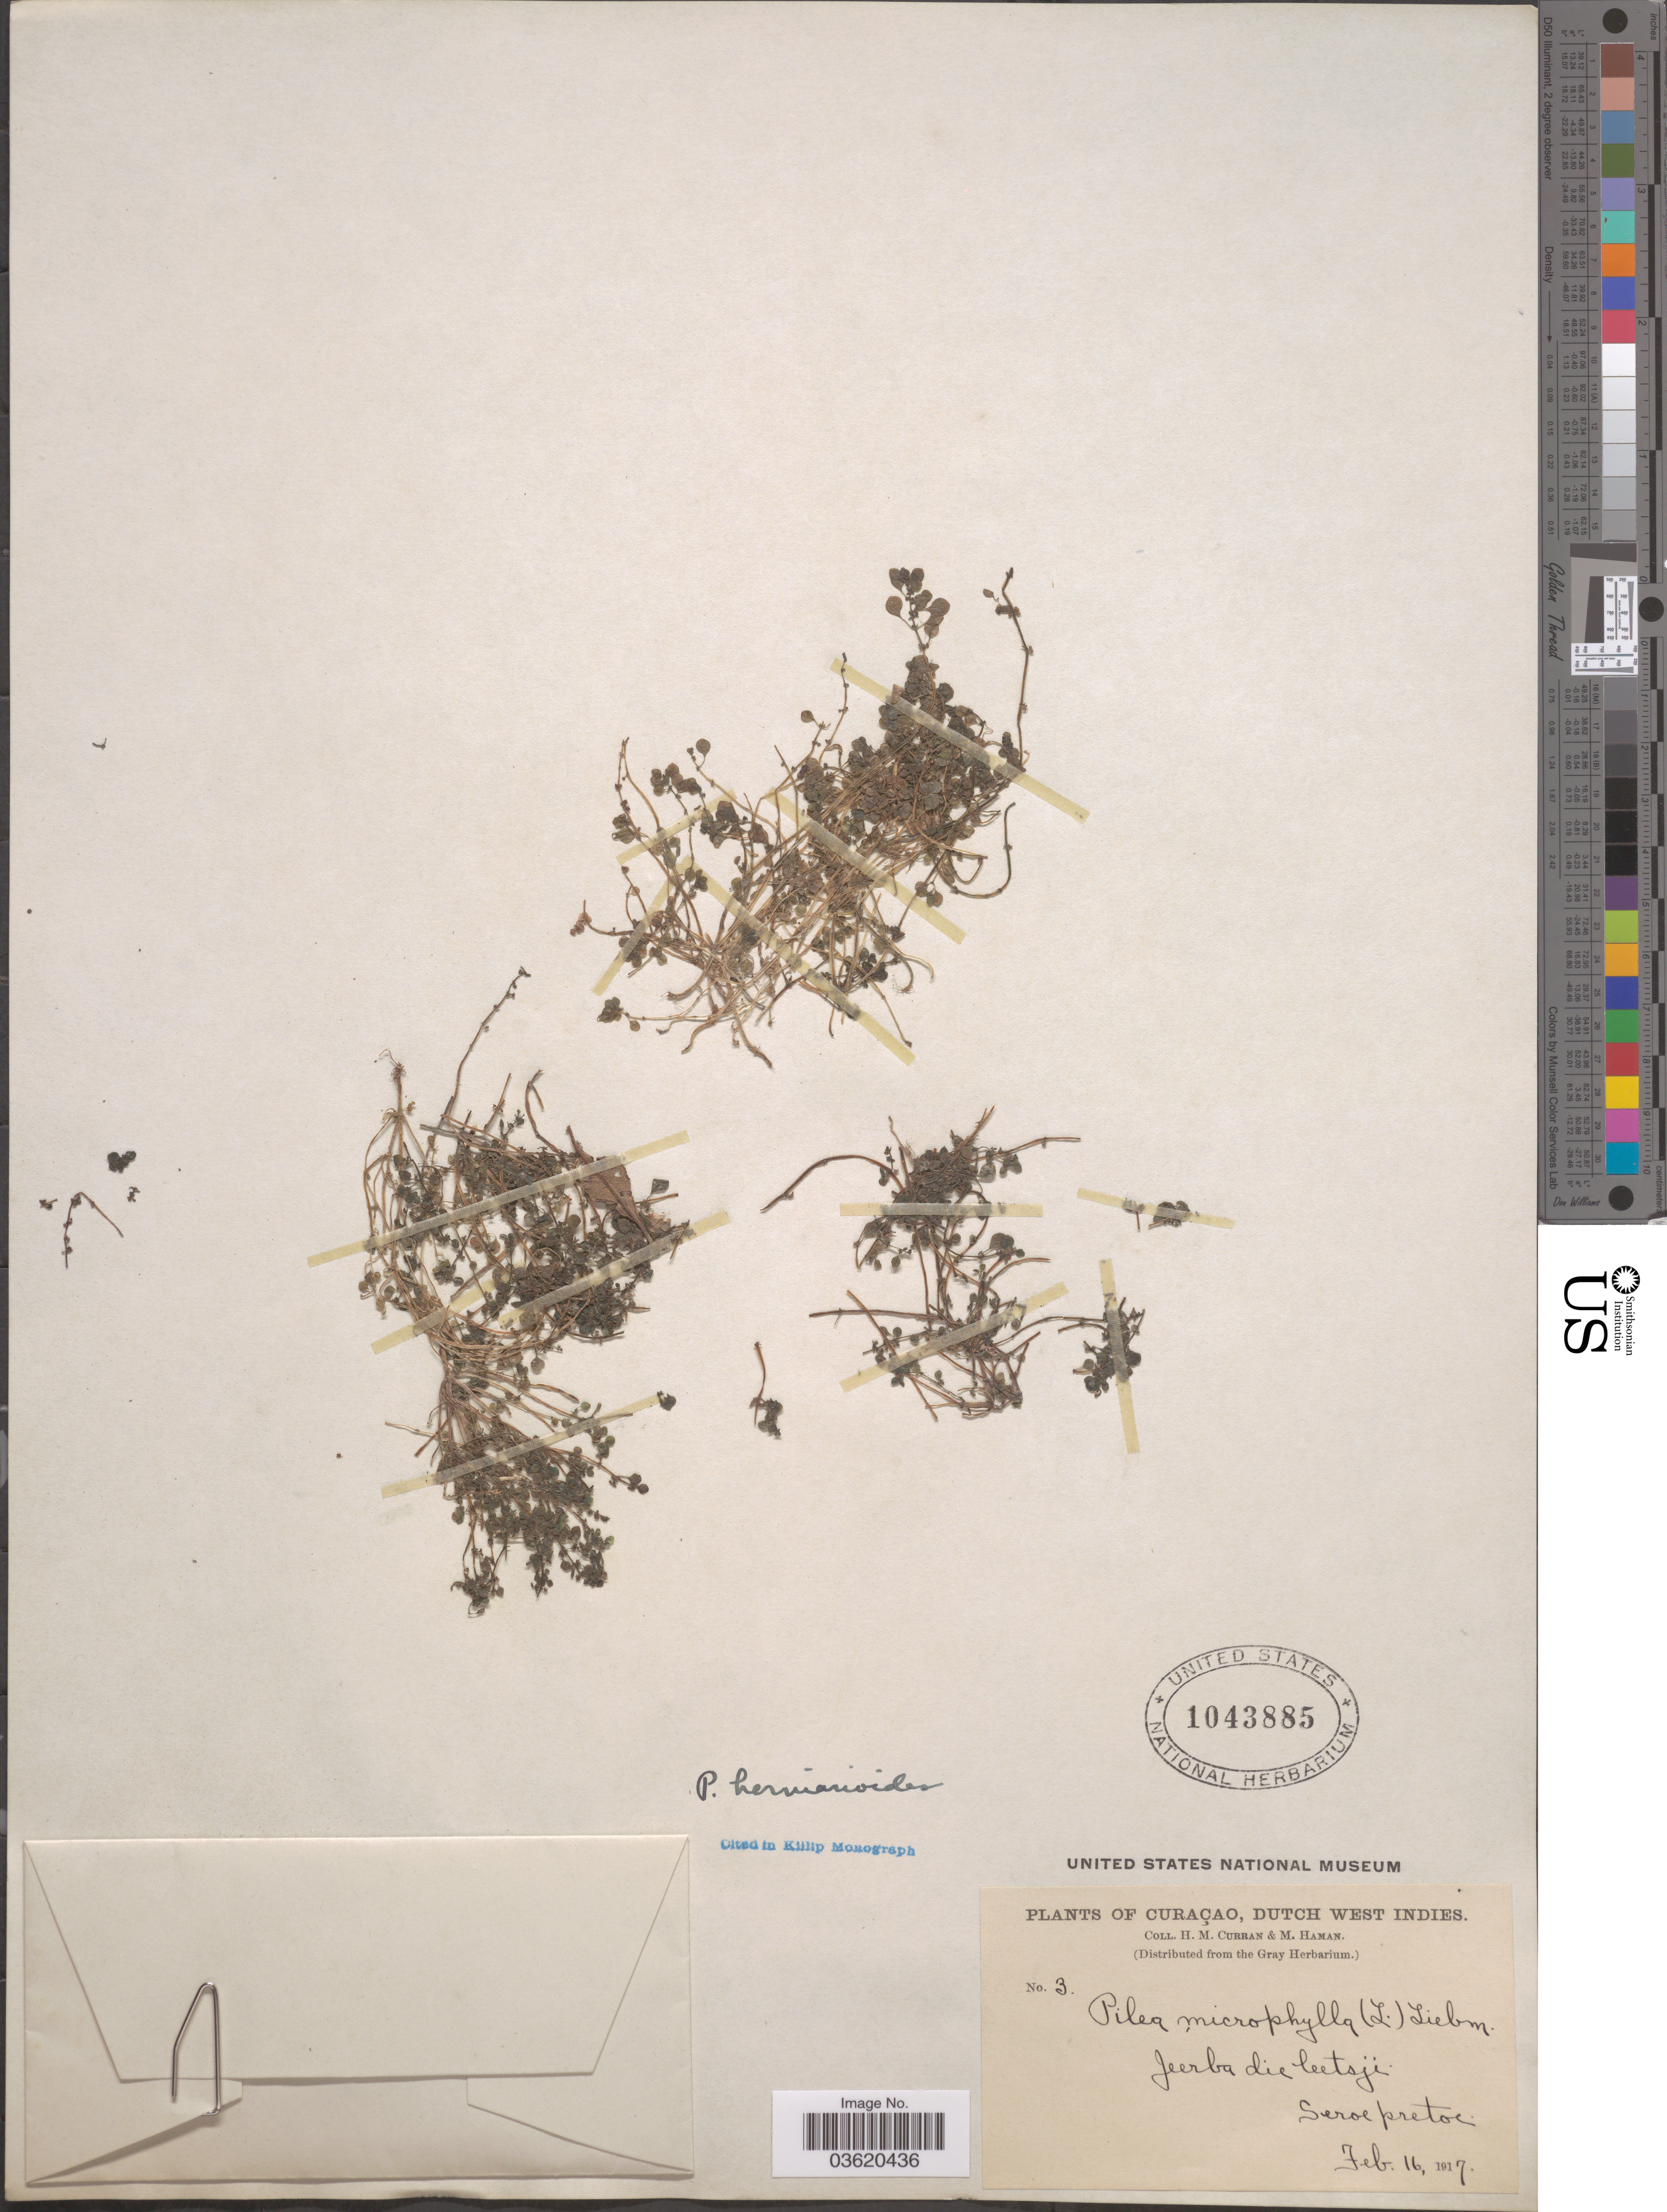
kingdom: Plantae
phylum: Tracheophyta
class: Magnoliopsida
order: Rosales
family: Urticaceae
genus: Pilea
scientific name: Pilea herniarioides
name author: (Sw.) Lindl.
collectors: H. M. Curran & M. Haman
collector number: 3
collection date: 1917-02-16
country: Curaçao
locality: Dutch West Indies. Jeerba die leetsji.? Seroe Pretoe.*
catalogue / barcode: US 1043885